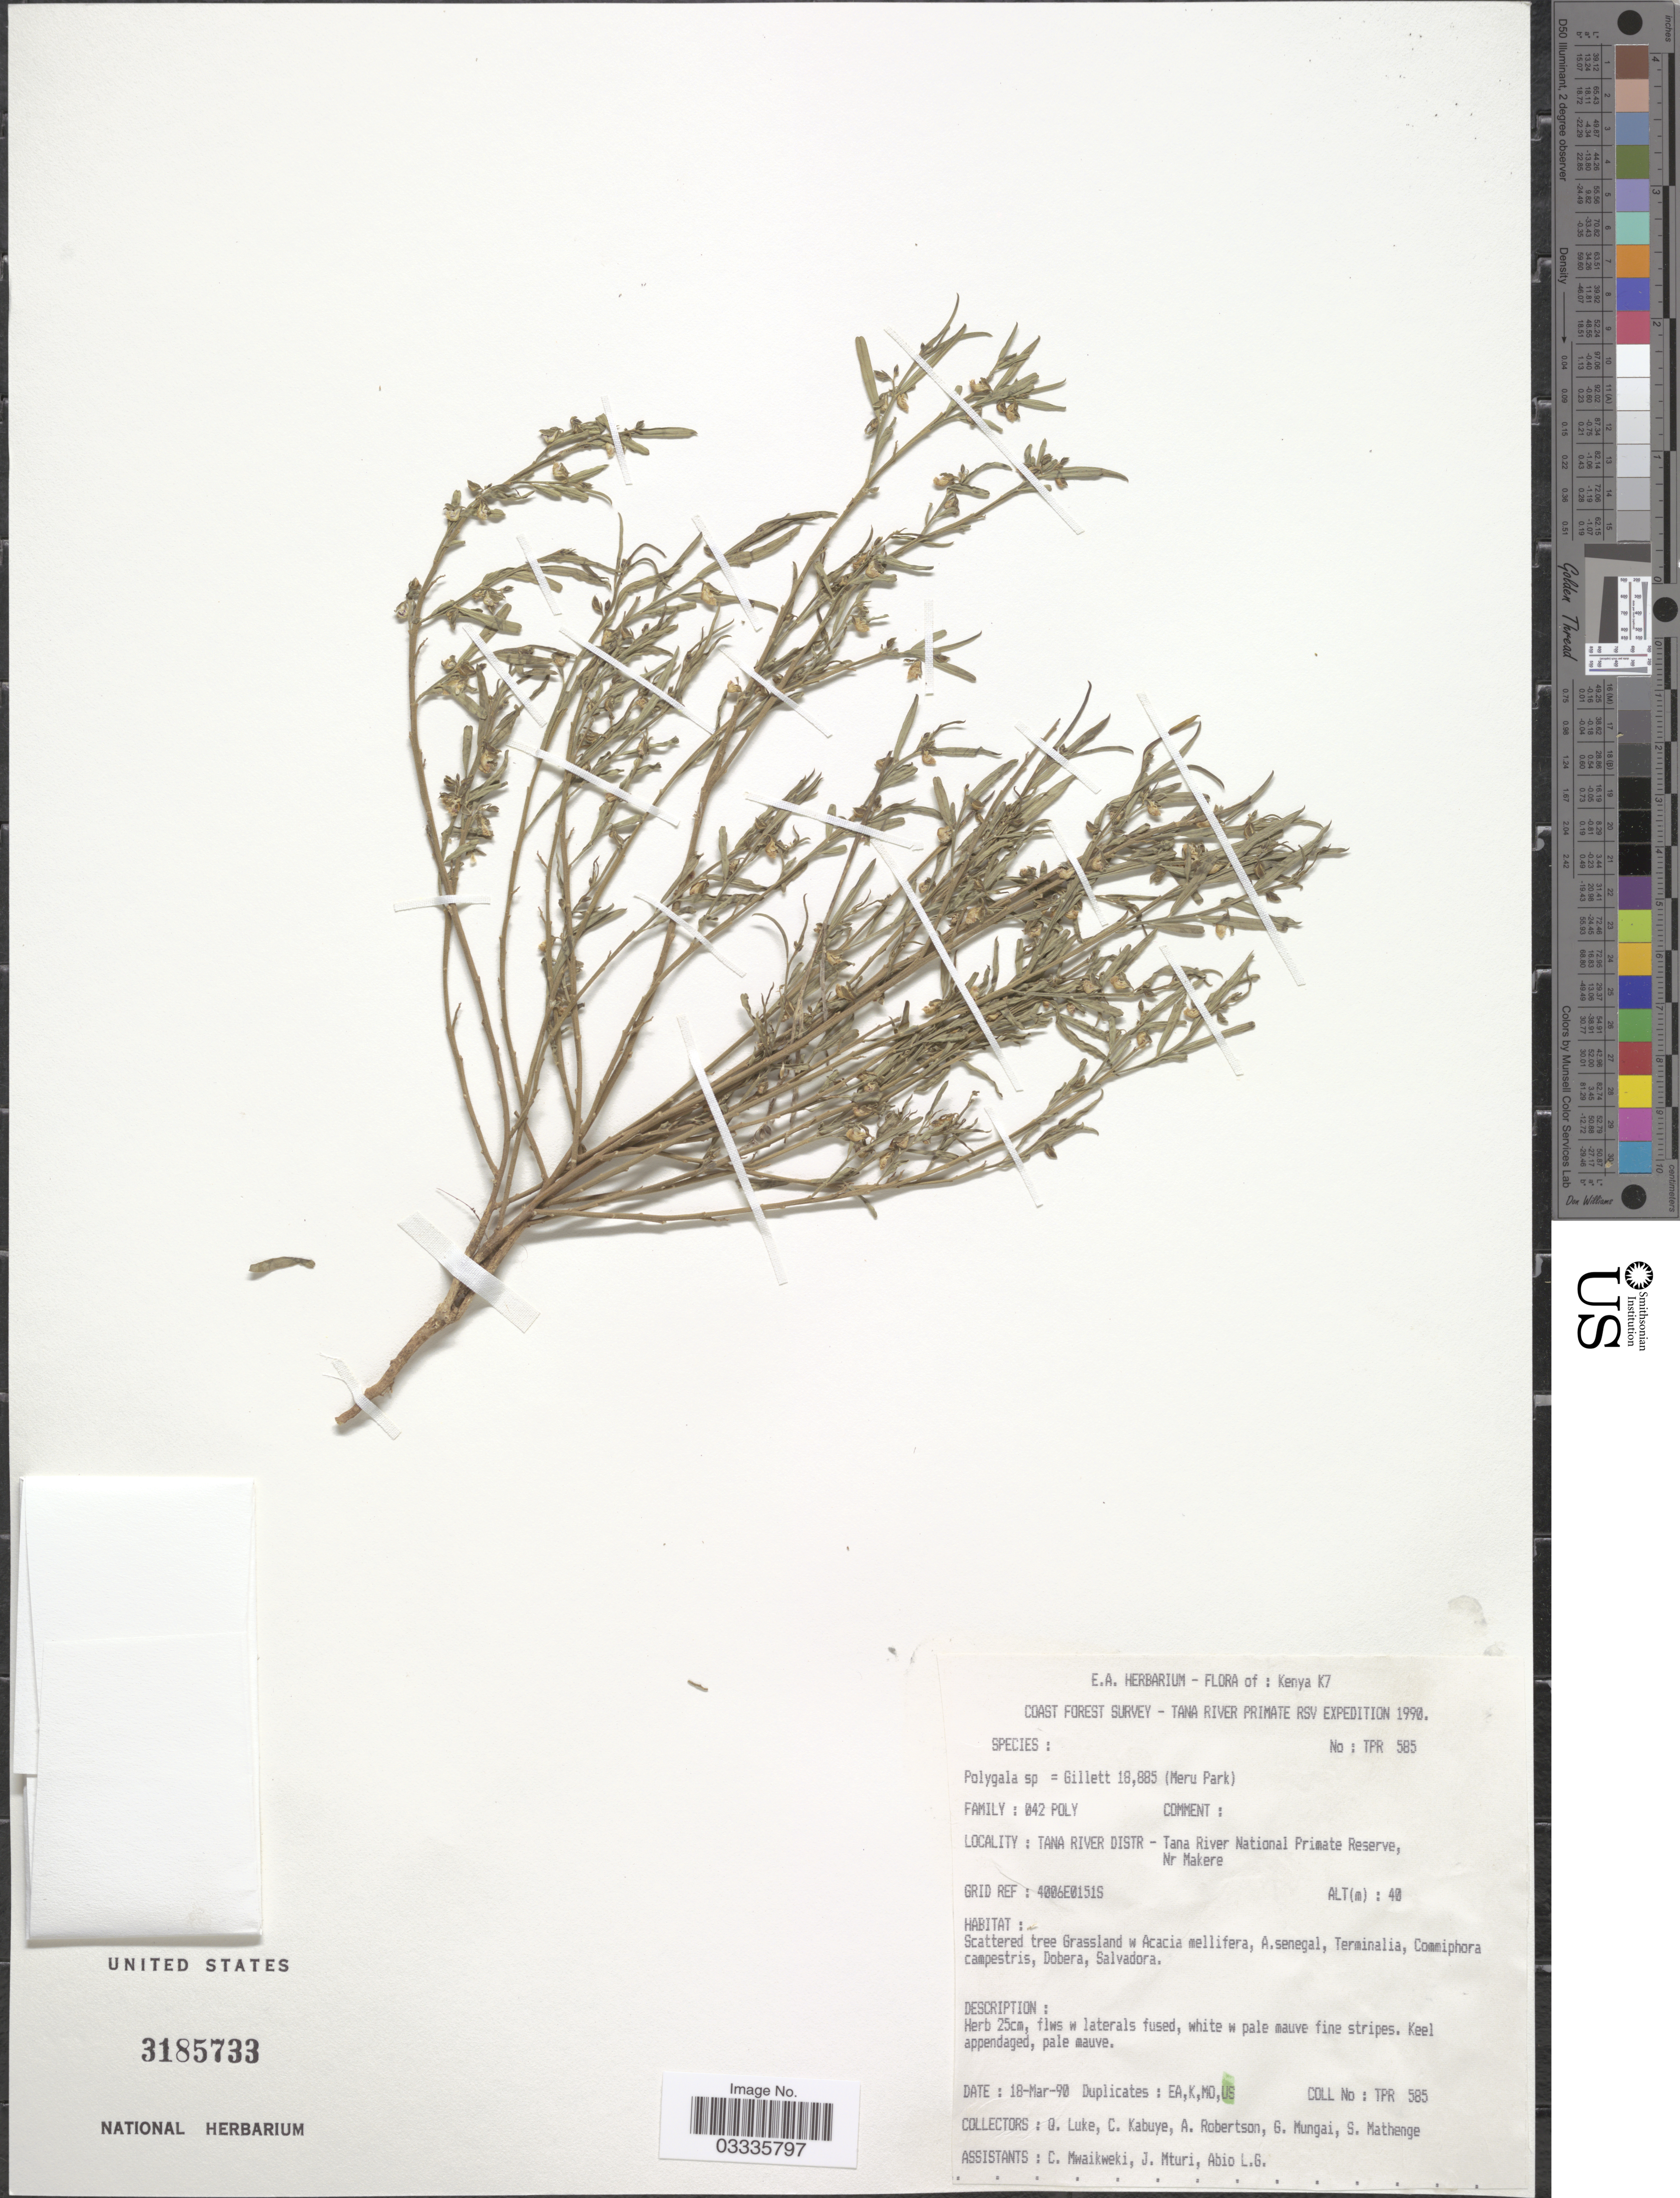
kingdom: Plantae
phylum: Tracheophyta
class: Magnoliopsida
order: Fabales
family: Polygalaceae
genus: Polygala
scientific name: Polygala sp.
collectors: Q. Luke, C. Kabuye, A. Robertson, G. Mungai & et al.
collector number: TPR 585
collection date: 1990-03-18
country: Kenya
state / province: Tana River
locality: K7. Tana River Distr - Tana River National Primate Reserve, Nr Makere.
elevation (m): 40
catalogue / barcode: US 3185733